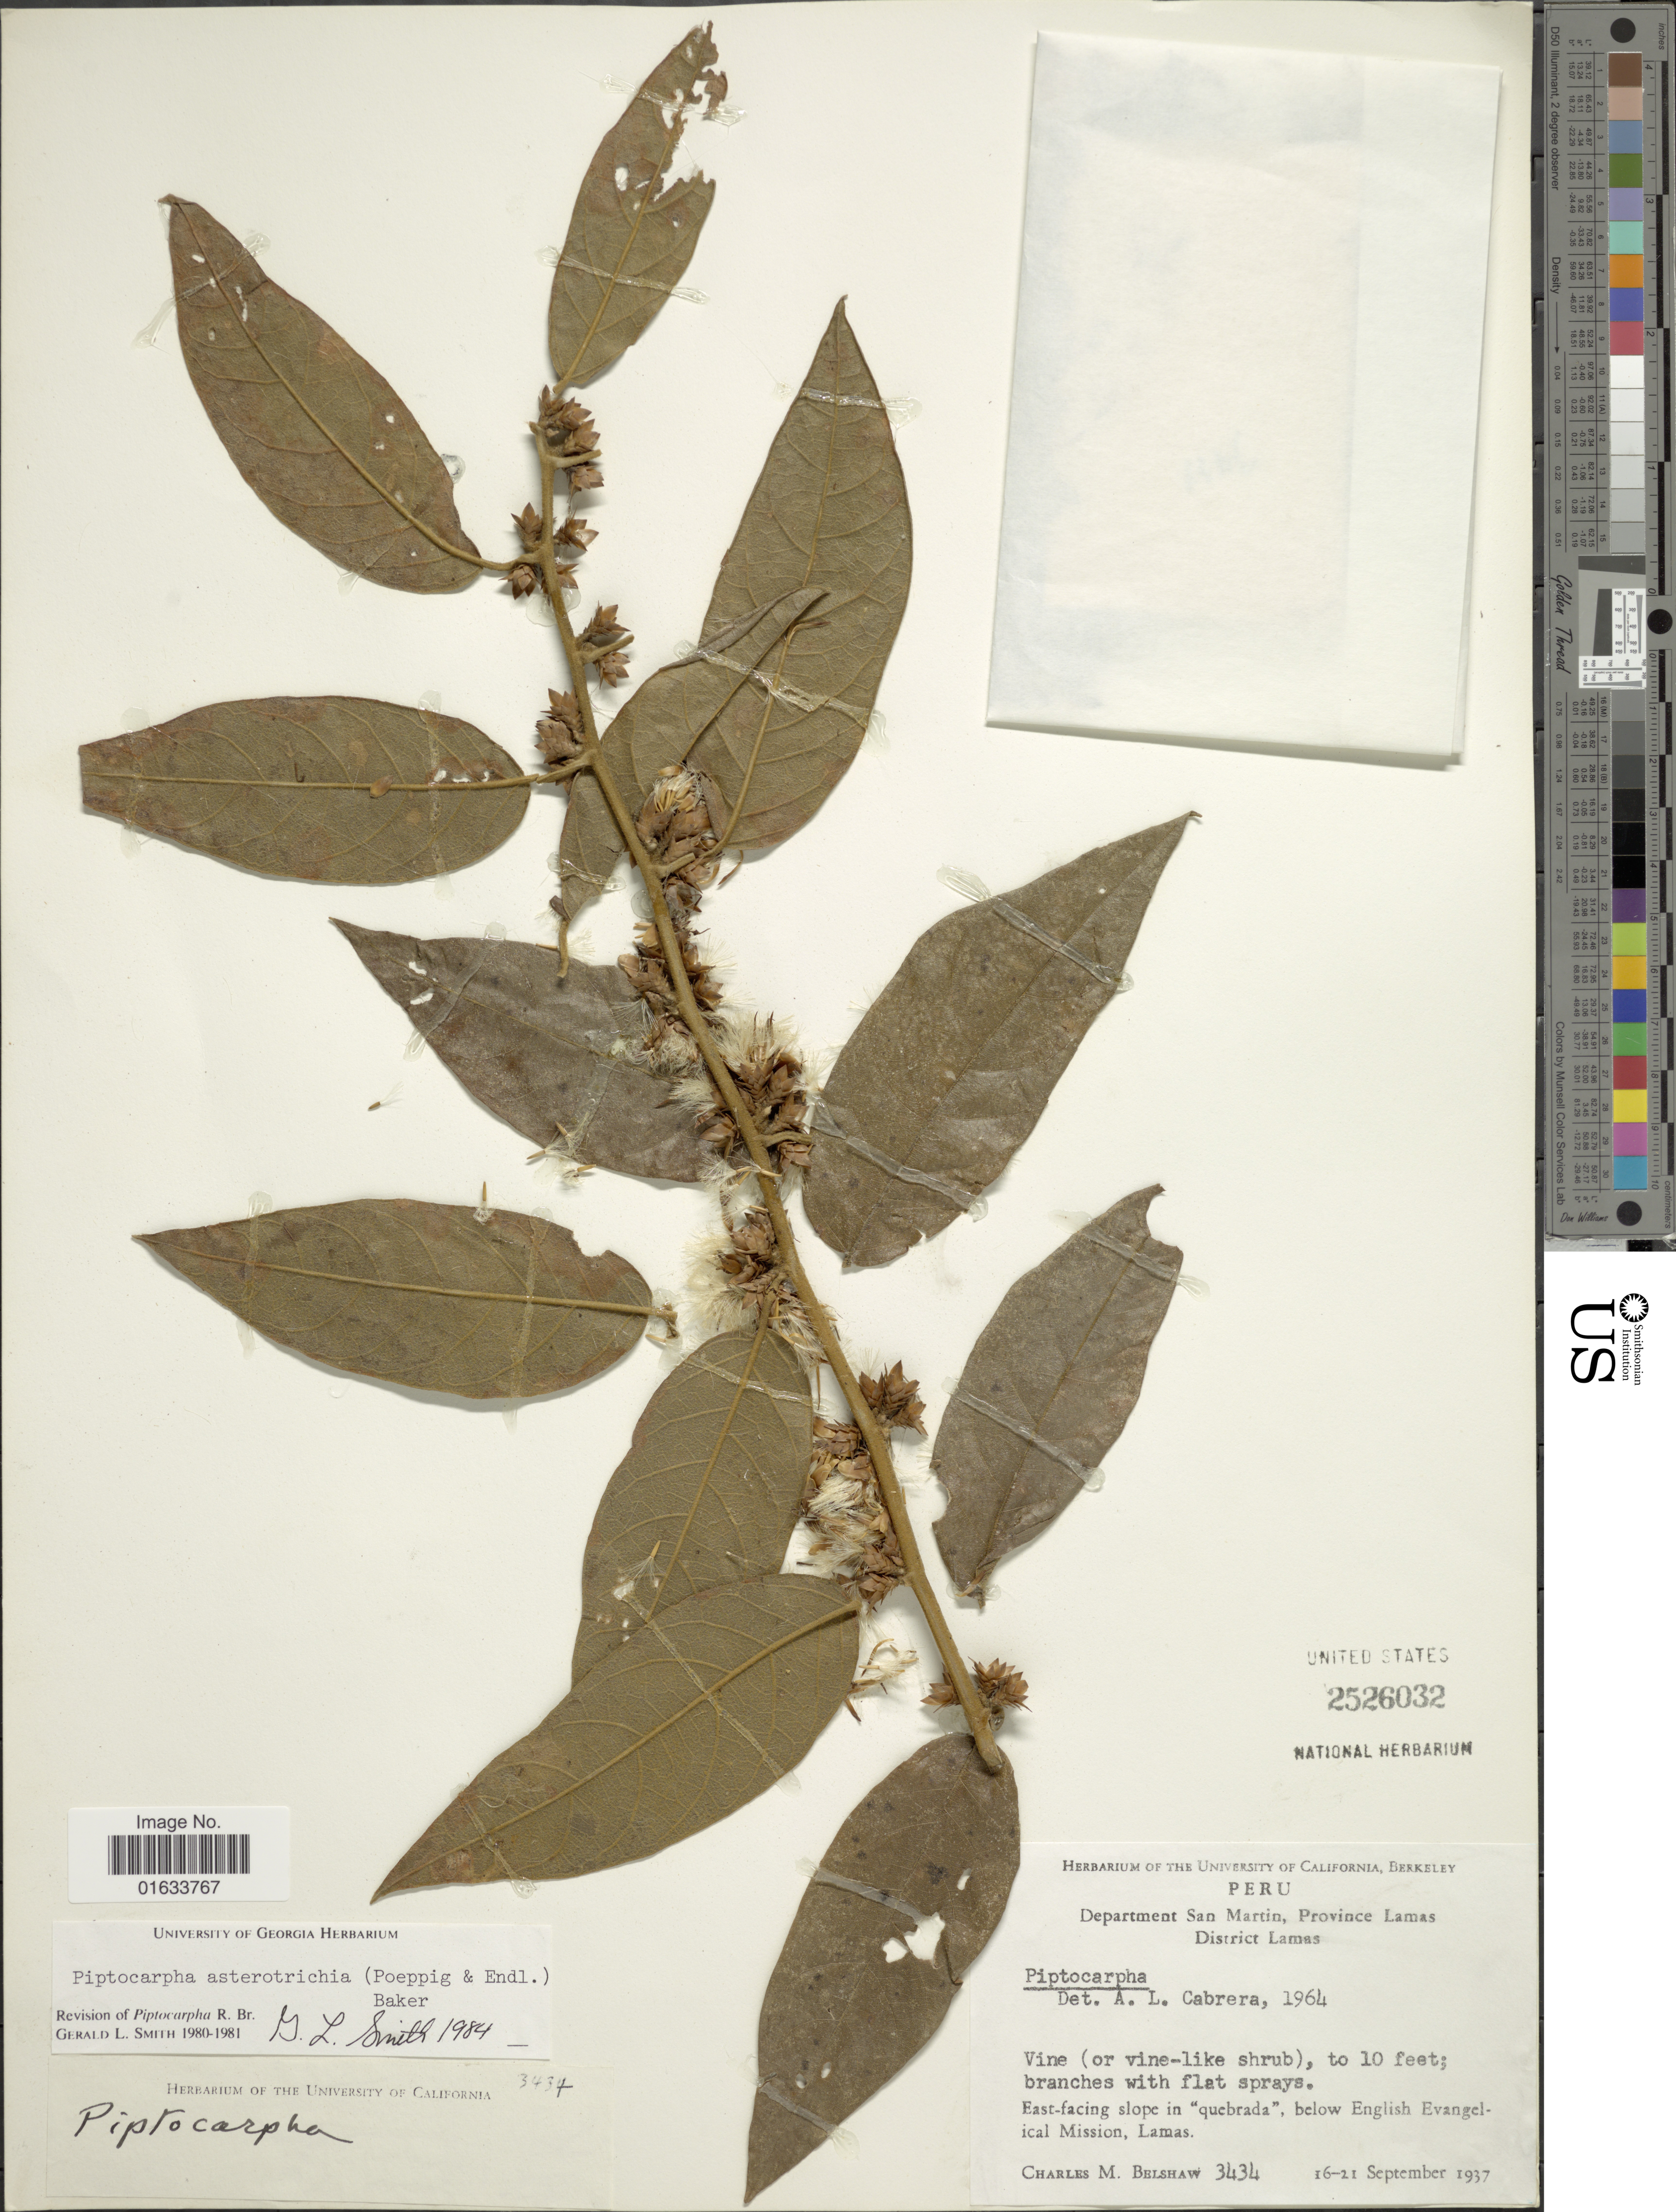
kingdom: Plantae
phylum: Tracheophyta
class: Magnoliopsida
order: Asterales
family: Asteraceae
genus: Piptocarpha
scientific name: Piptocarpha asterotrichia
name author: (Poepp.) Baker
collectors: C. Shaw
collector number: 3434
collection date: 1937-09-16/1937-09-21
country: Peru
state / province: San Martín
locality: Department San Martin, Province Lamas. District Lamas. East-facing slope in "quebrada", below English Evangelical Mission, Lamas.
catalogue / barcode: US 2526032